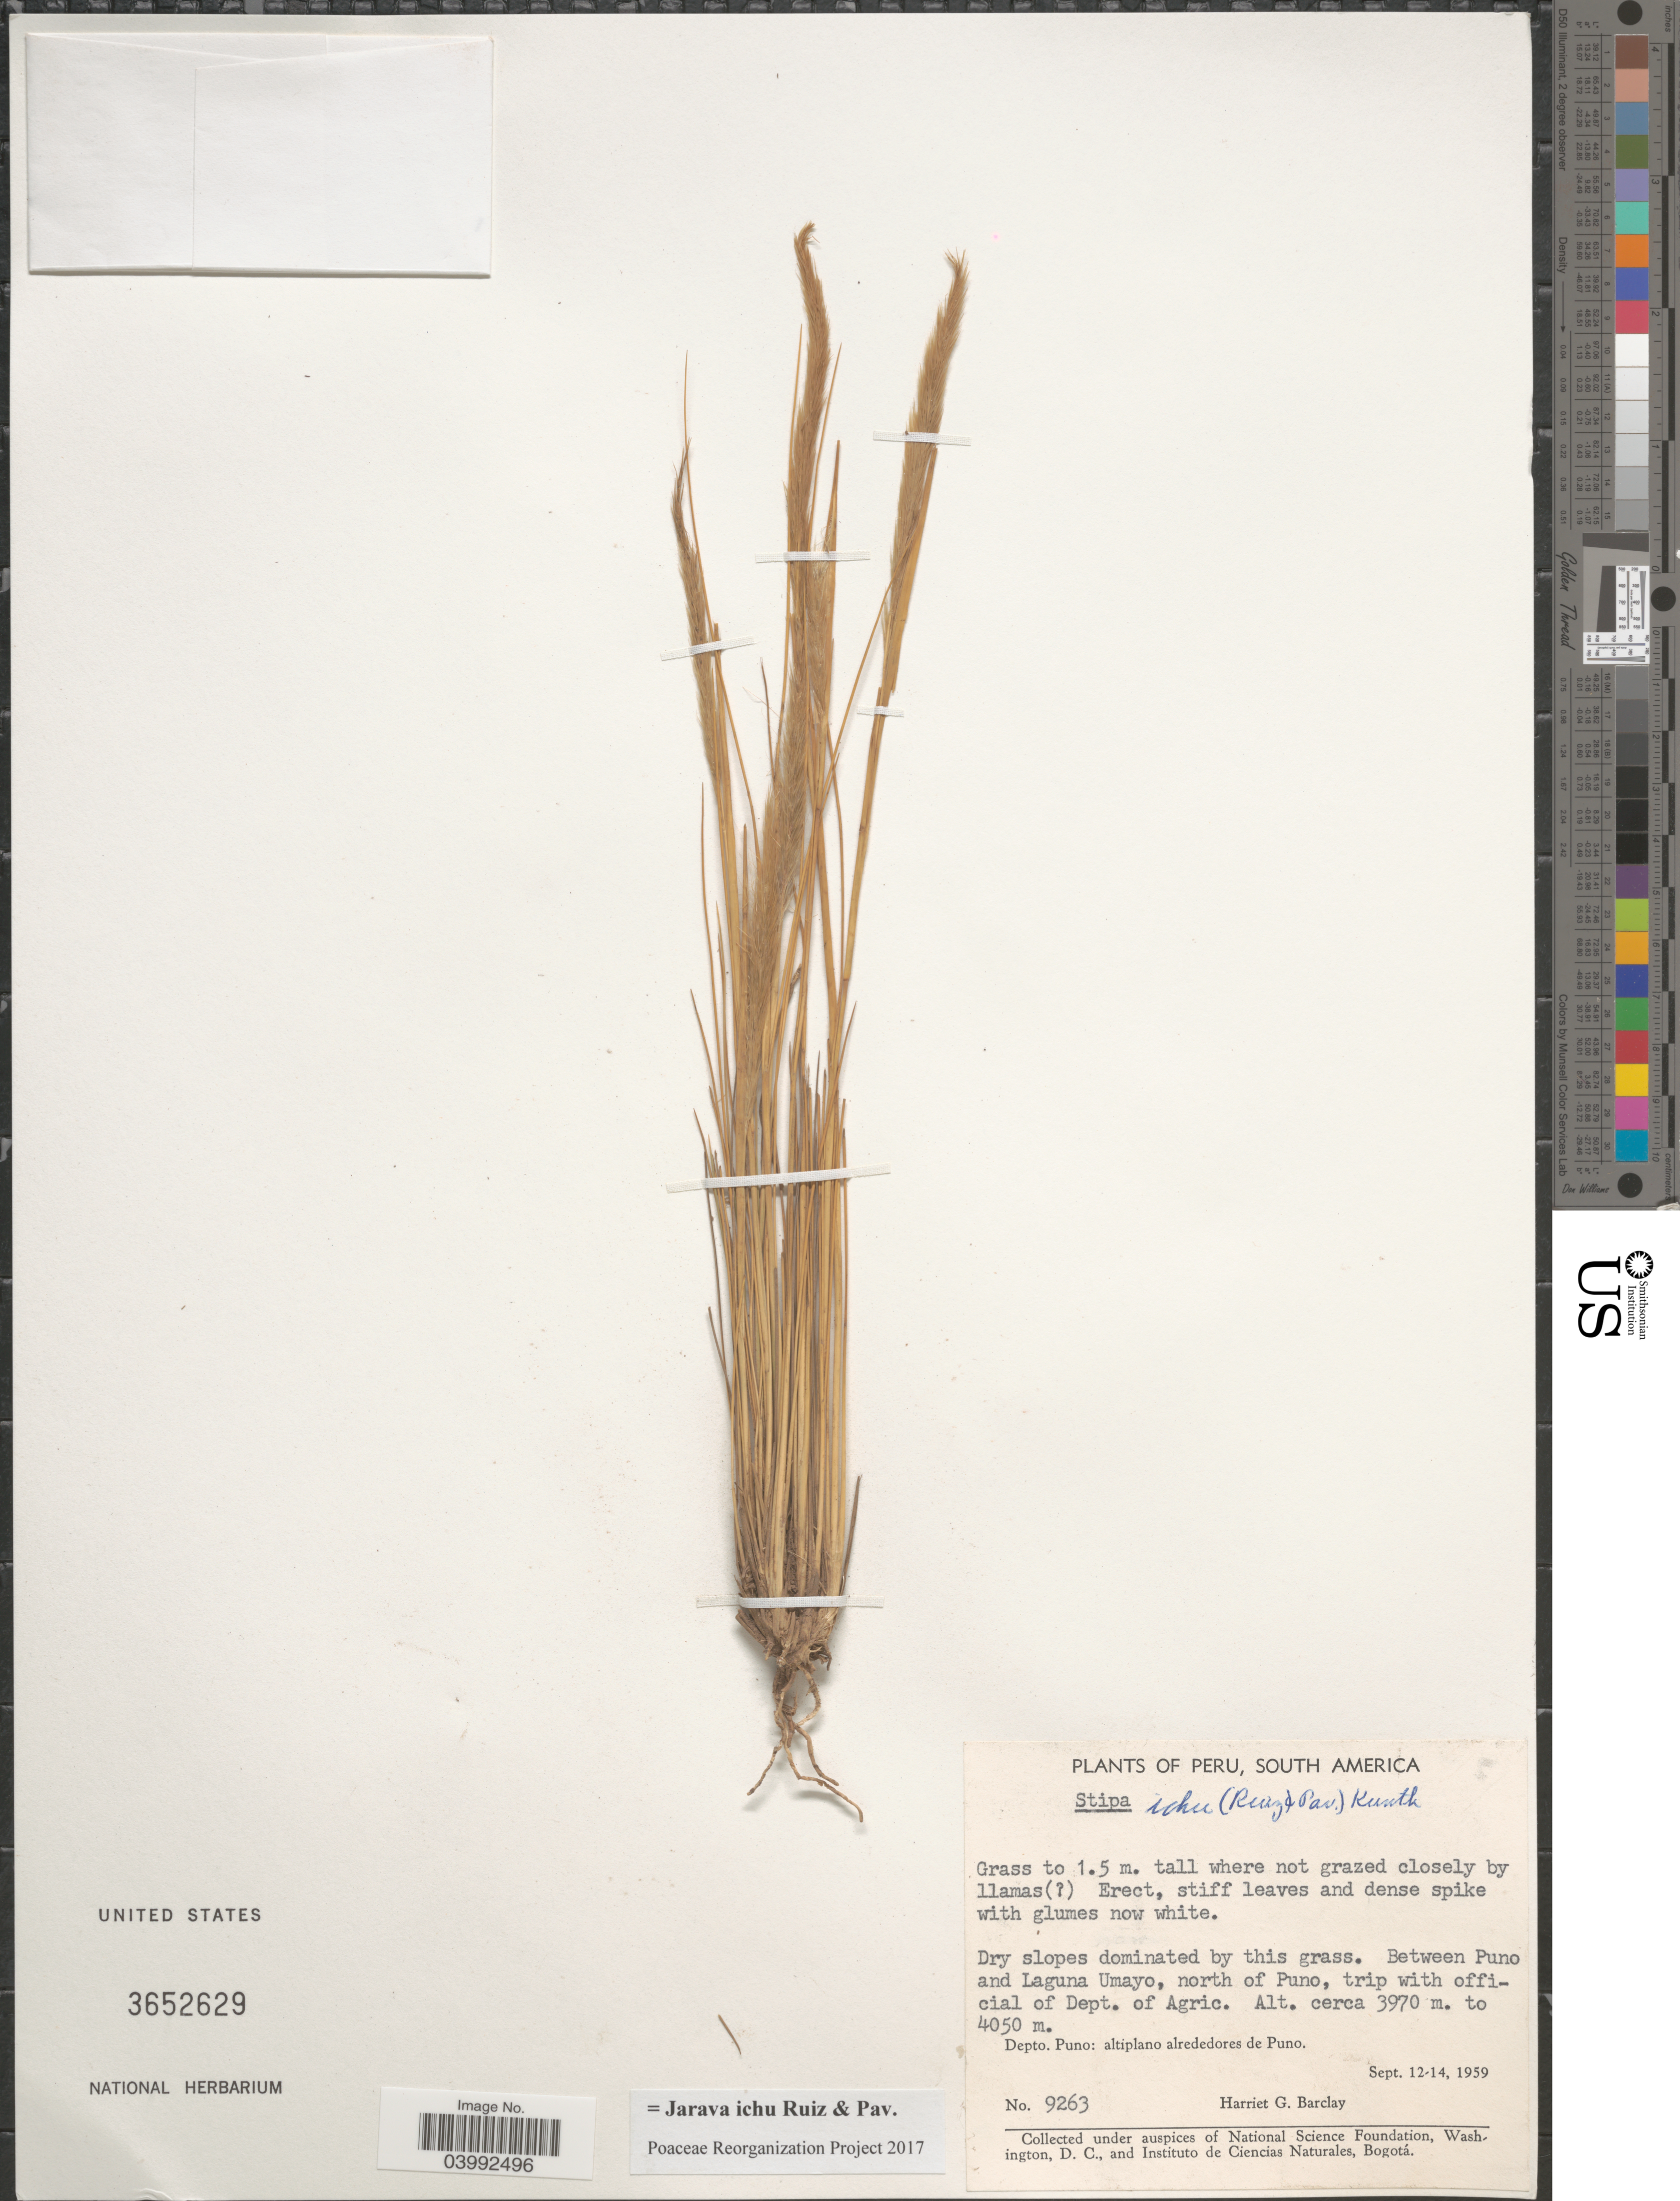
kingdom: Plantae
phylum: Tracheophyta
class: Liliopsida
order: Poales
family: Poaceae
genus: Jarava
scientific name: Jarava ichu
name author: Ruiz & Pav.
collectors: H. G. Barclay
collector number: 9263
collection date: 1959-09-12/1959-09-14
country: Peru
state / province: Puno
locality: Between Puno and Laguna Umayo, north of Puno, trip with official of Dept. of Agric. Dept. Puno: altiplano alrededores de Puno.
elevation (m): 3970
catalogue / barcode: US 3652629